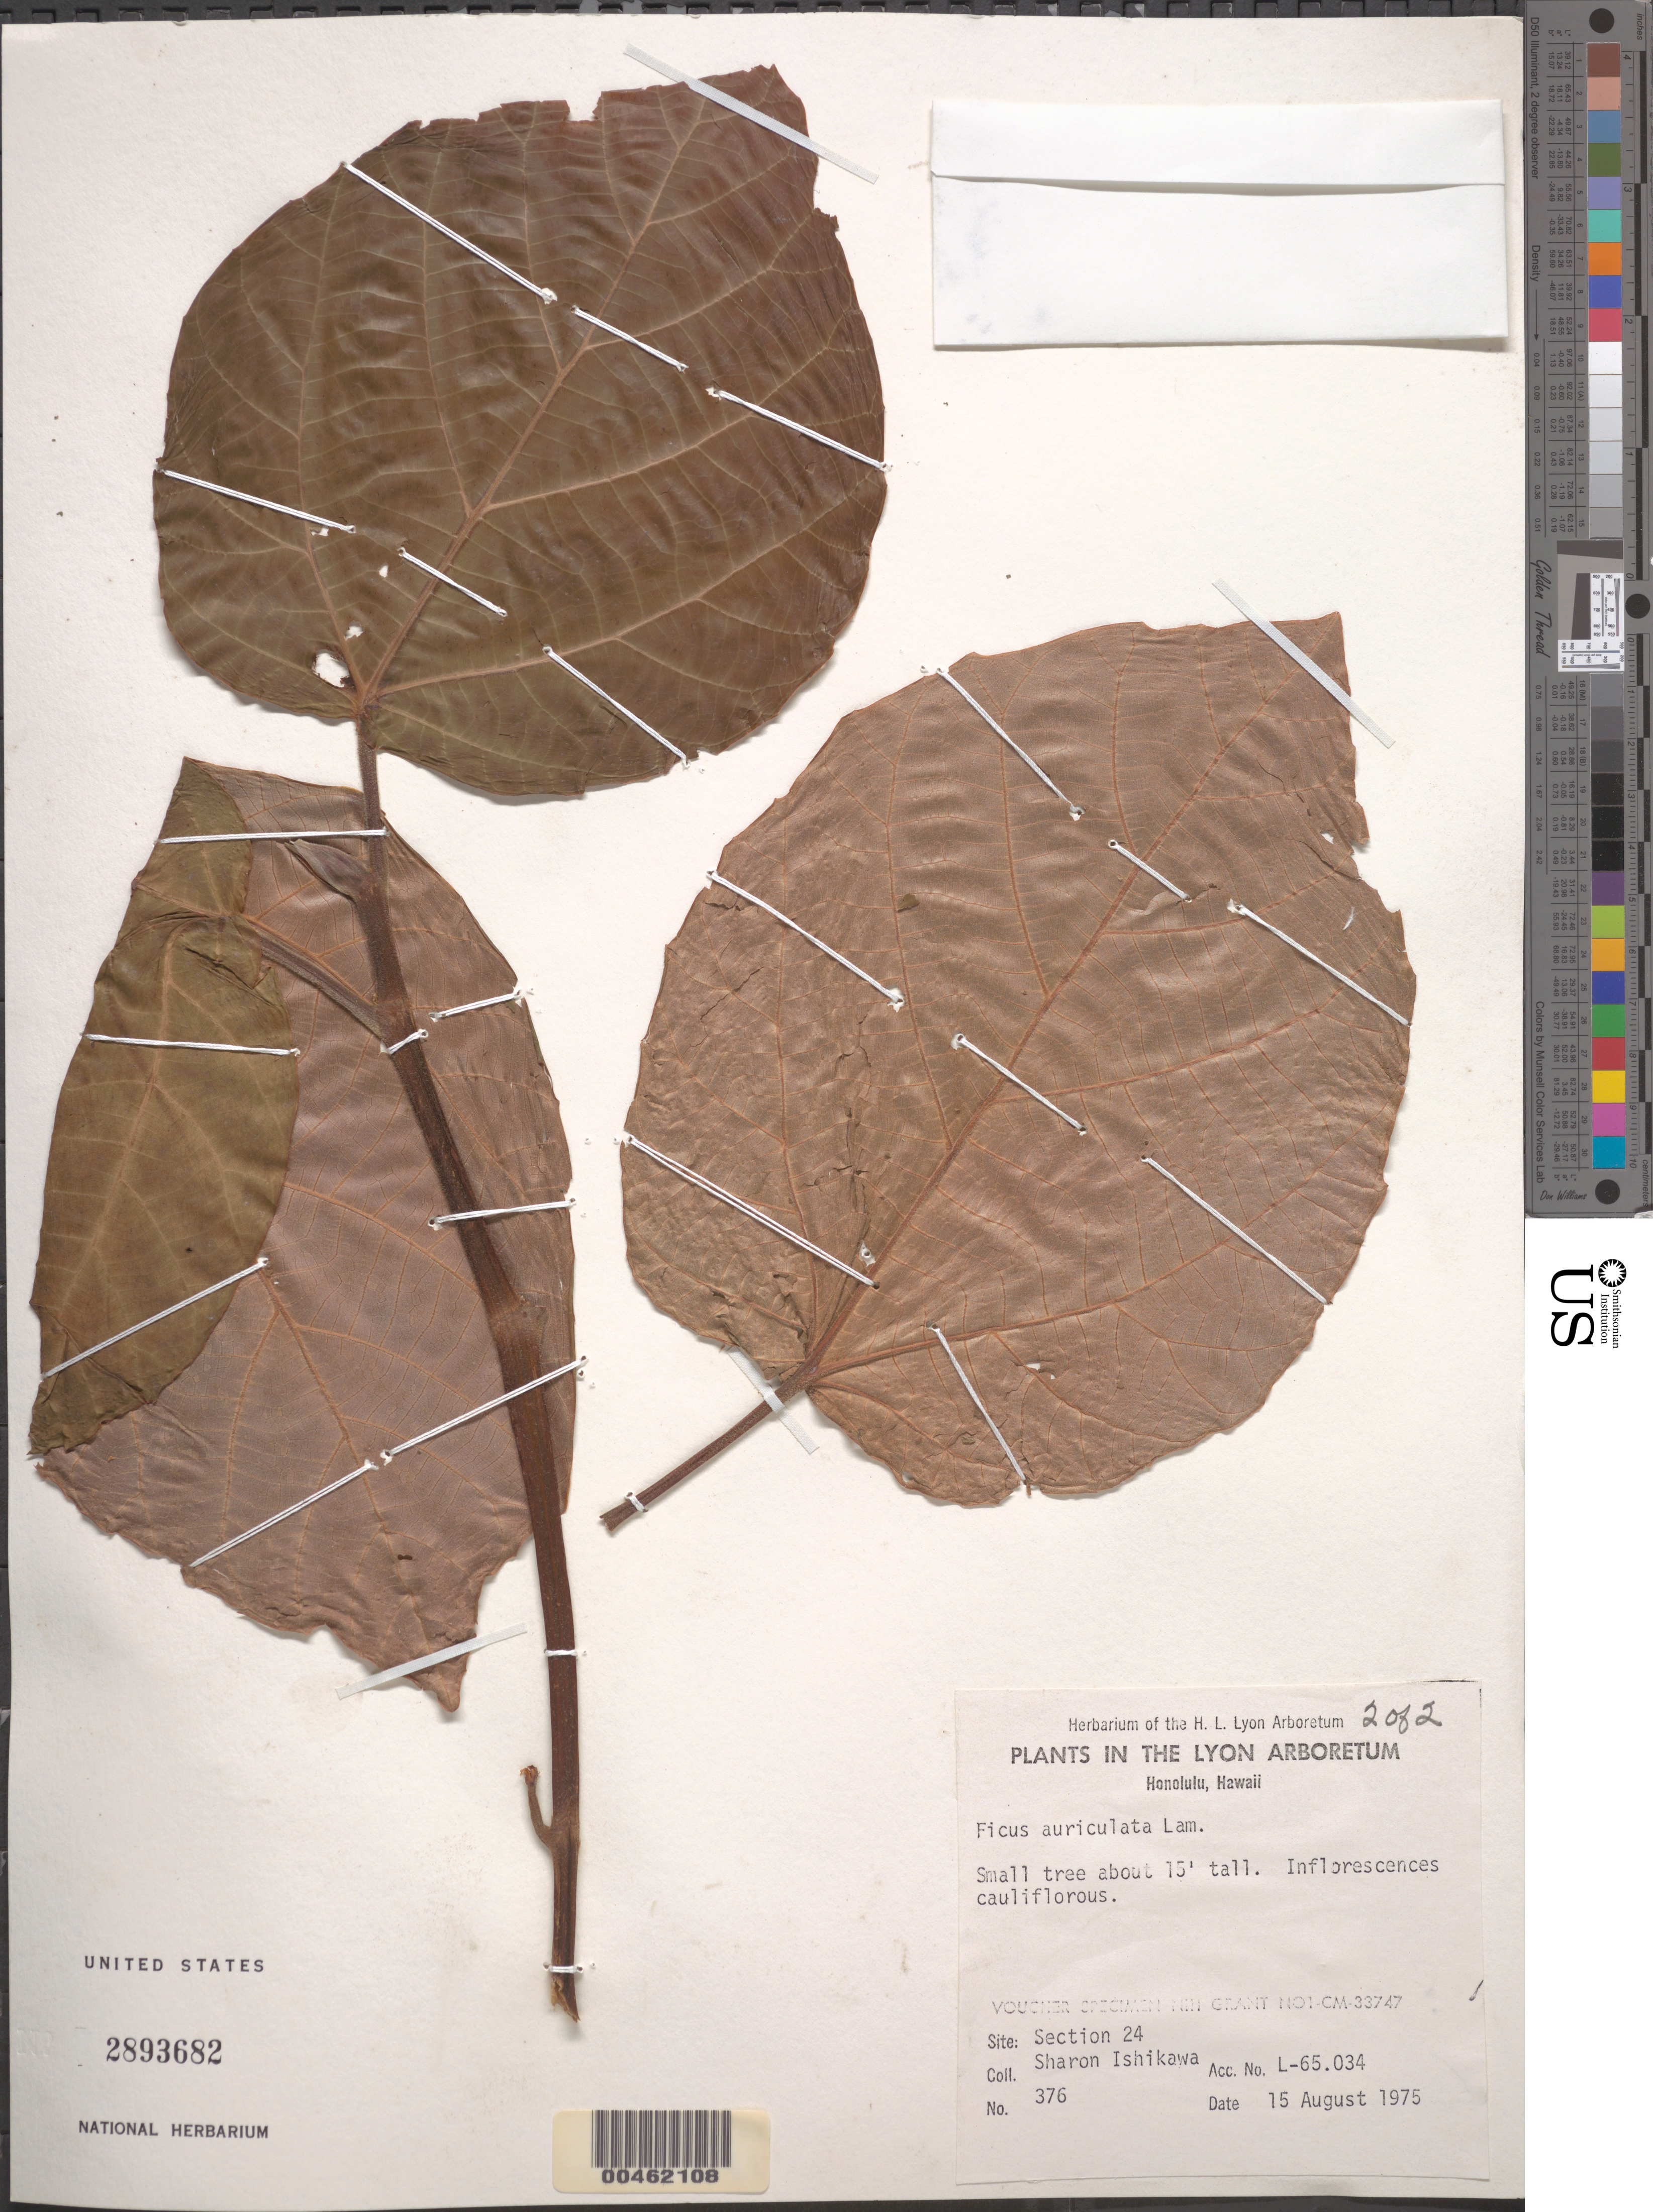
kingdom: Plantae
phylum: Tracheophyta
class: Magnoliopsida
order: Rosales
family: Moraceae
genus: Ficus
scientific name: Ficus auriculata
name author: Lour.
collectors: S. S. Ishikawa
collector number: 376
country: United States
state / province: Hawaii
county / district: Hawaii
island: Hawaii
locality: Section 24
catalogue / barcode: US 2893682